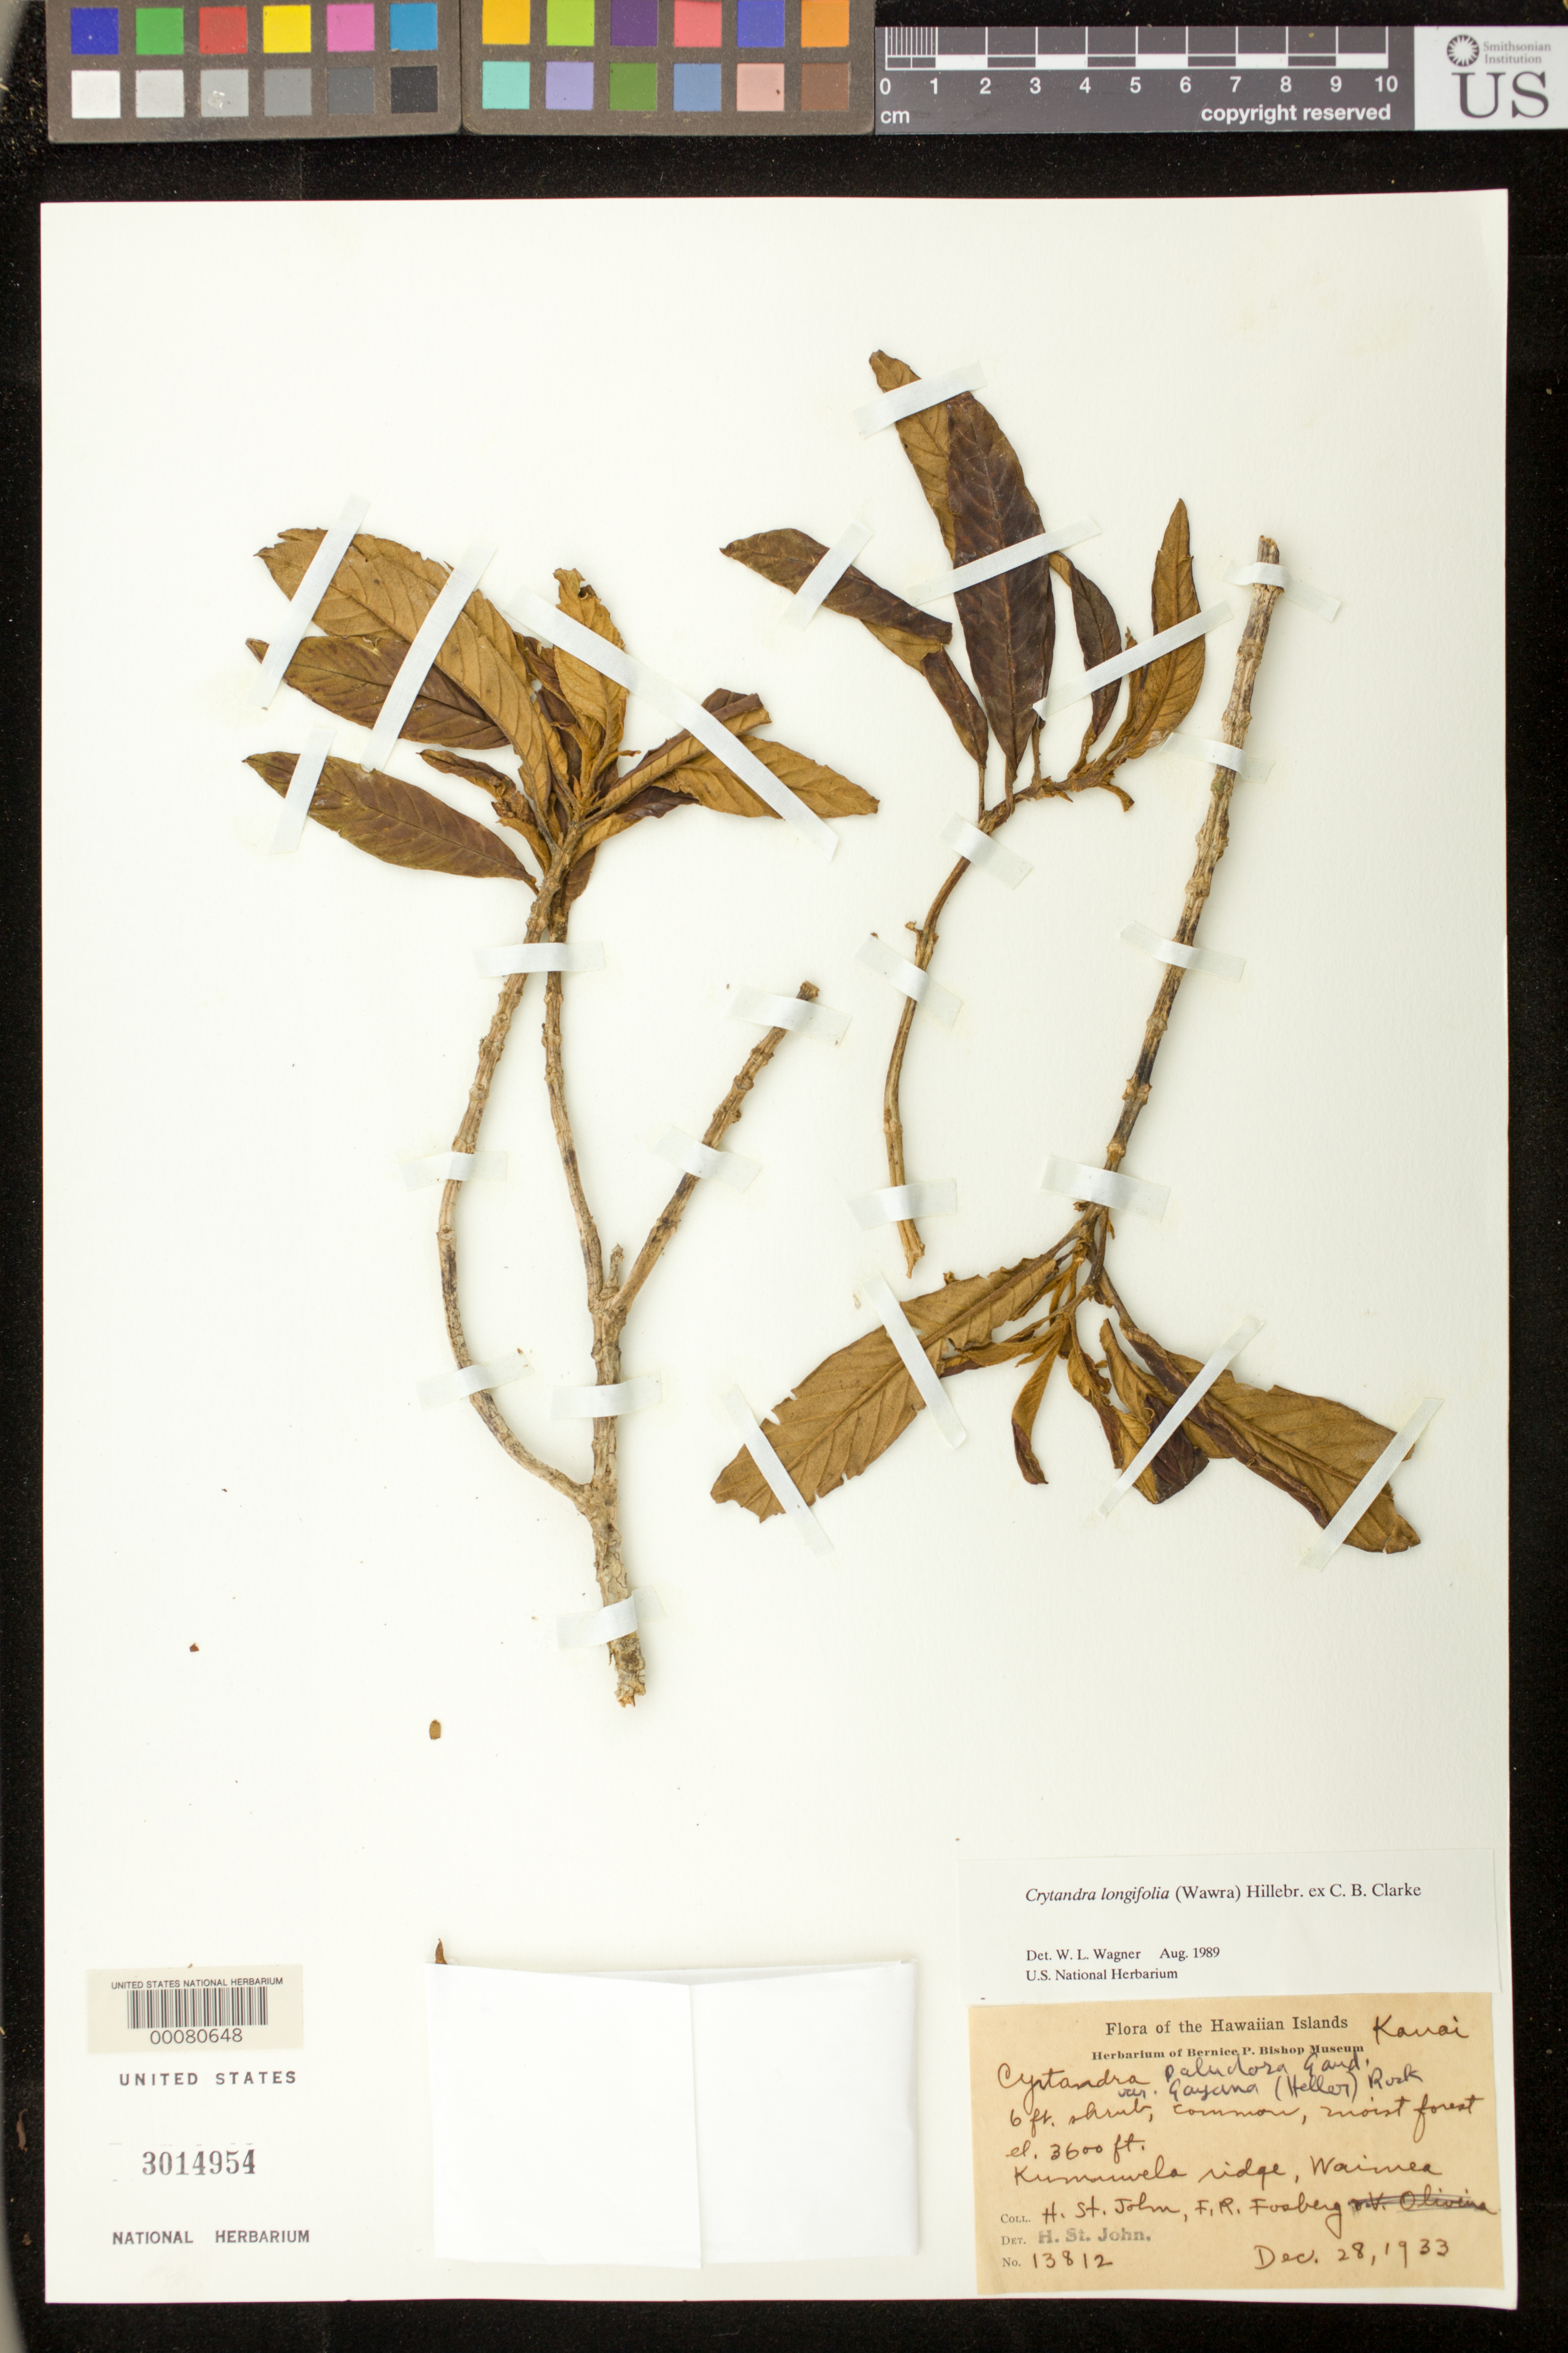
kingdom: Plantae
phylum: Tracheophyta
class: Magnoliopsida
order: Lamiales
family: Gesneriaceae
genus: Cyrtandra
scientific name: Cyrtandra longifolia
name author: (Wawra) Hillebr. ex C.B. Clarke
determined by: St. John, H.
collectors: H. St. John & F. R. Fosberg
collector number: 13812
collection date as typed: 28 Dec 1933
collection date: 1933-12-28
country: United States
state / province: Hawaii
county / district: Kauai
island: Kaua'i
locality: Kumuwela Ridge, Waimea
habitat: Moist forest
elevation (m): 1097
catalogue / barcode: US 3014954